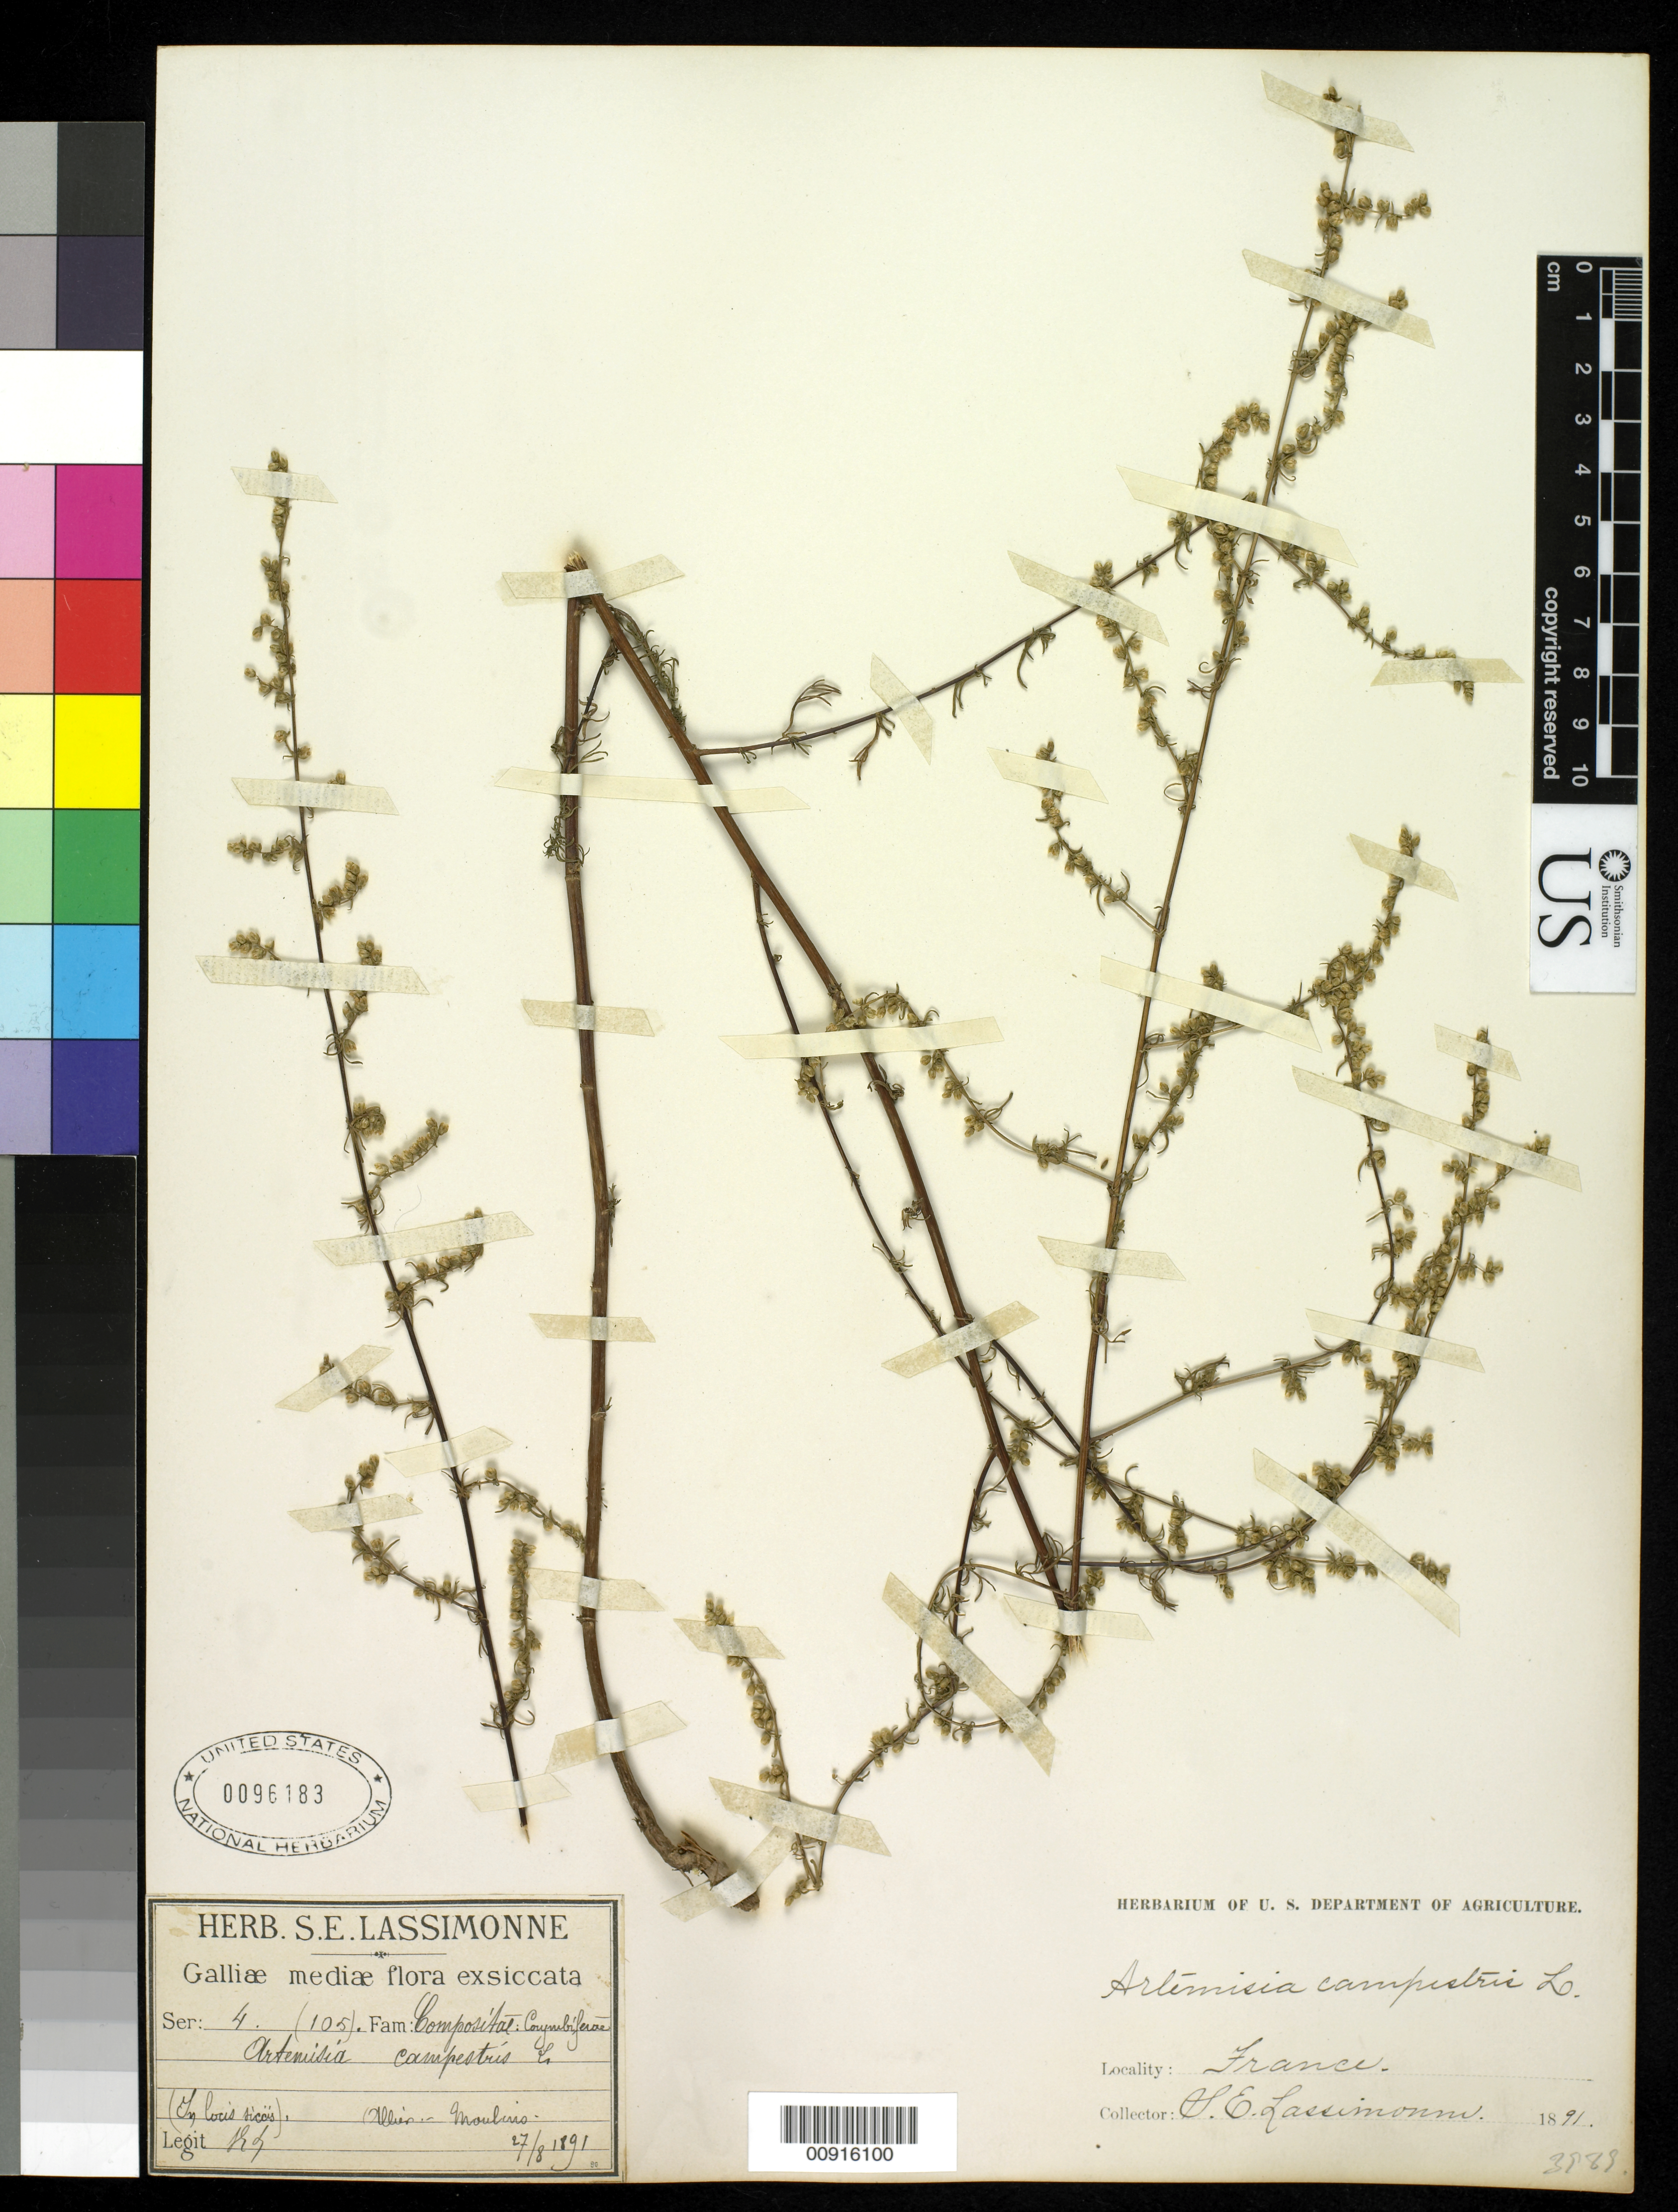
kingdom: Plantae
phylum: Tracheophyta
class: Magnoliopsida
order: Asterales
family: Asteraceae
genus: Artemisia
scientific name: Artemisia campestris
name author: L.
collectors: S. Lassimonne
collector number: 4-105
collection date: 1891-08-27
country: France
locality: Moulieres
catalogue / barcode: US 96183